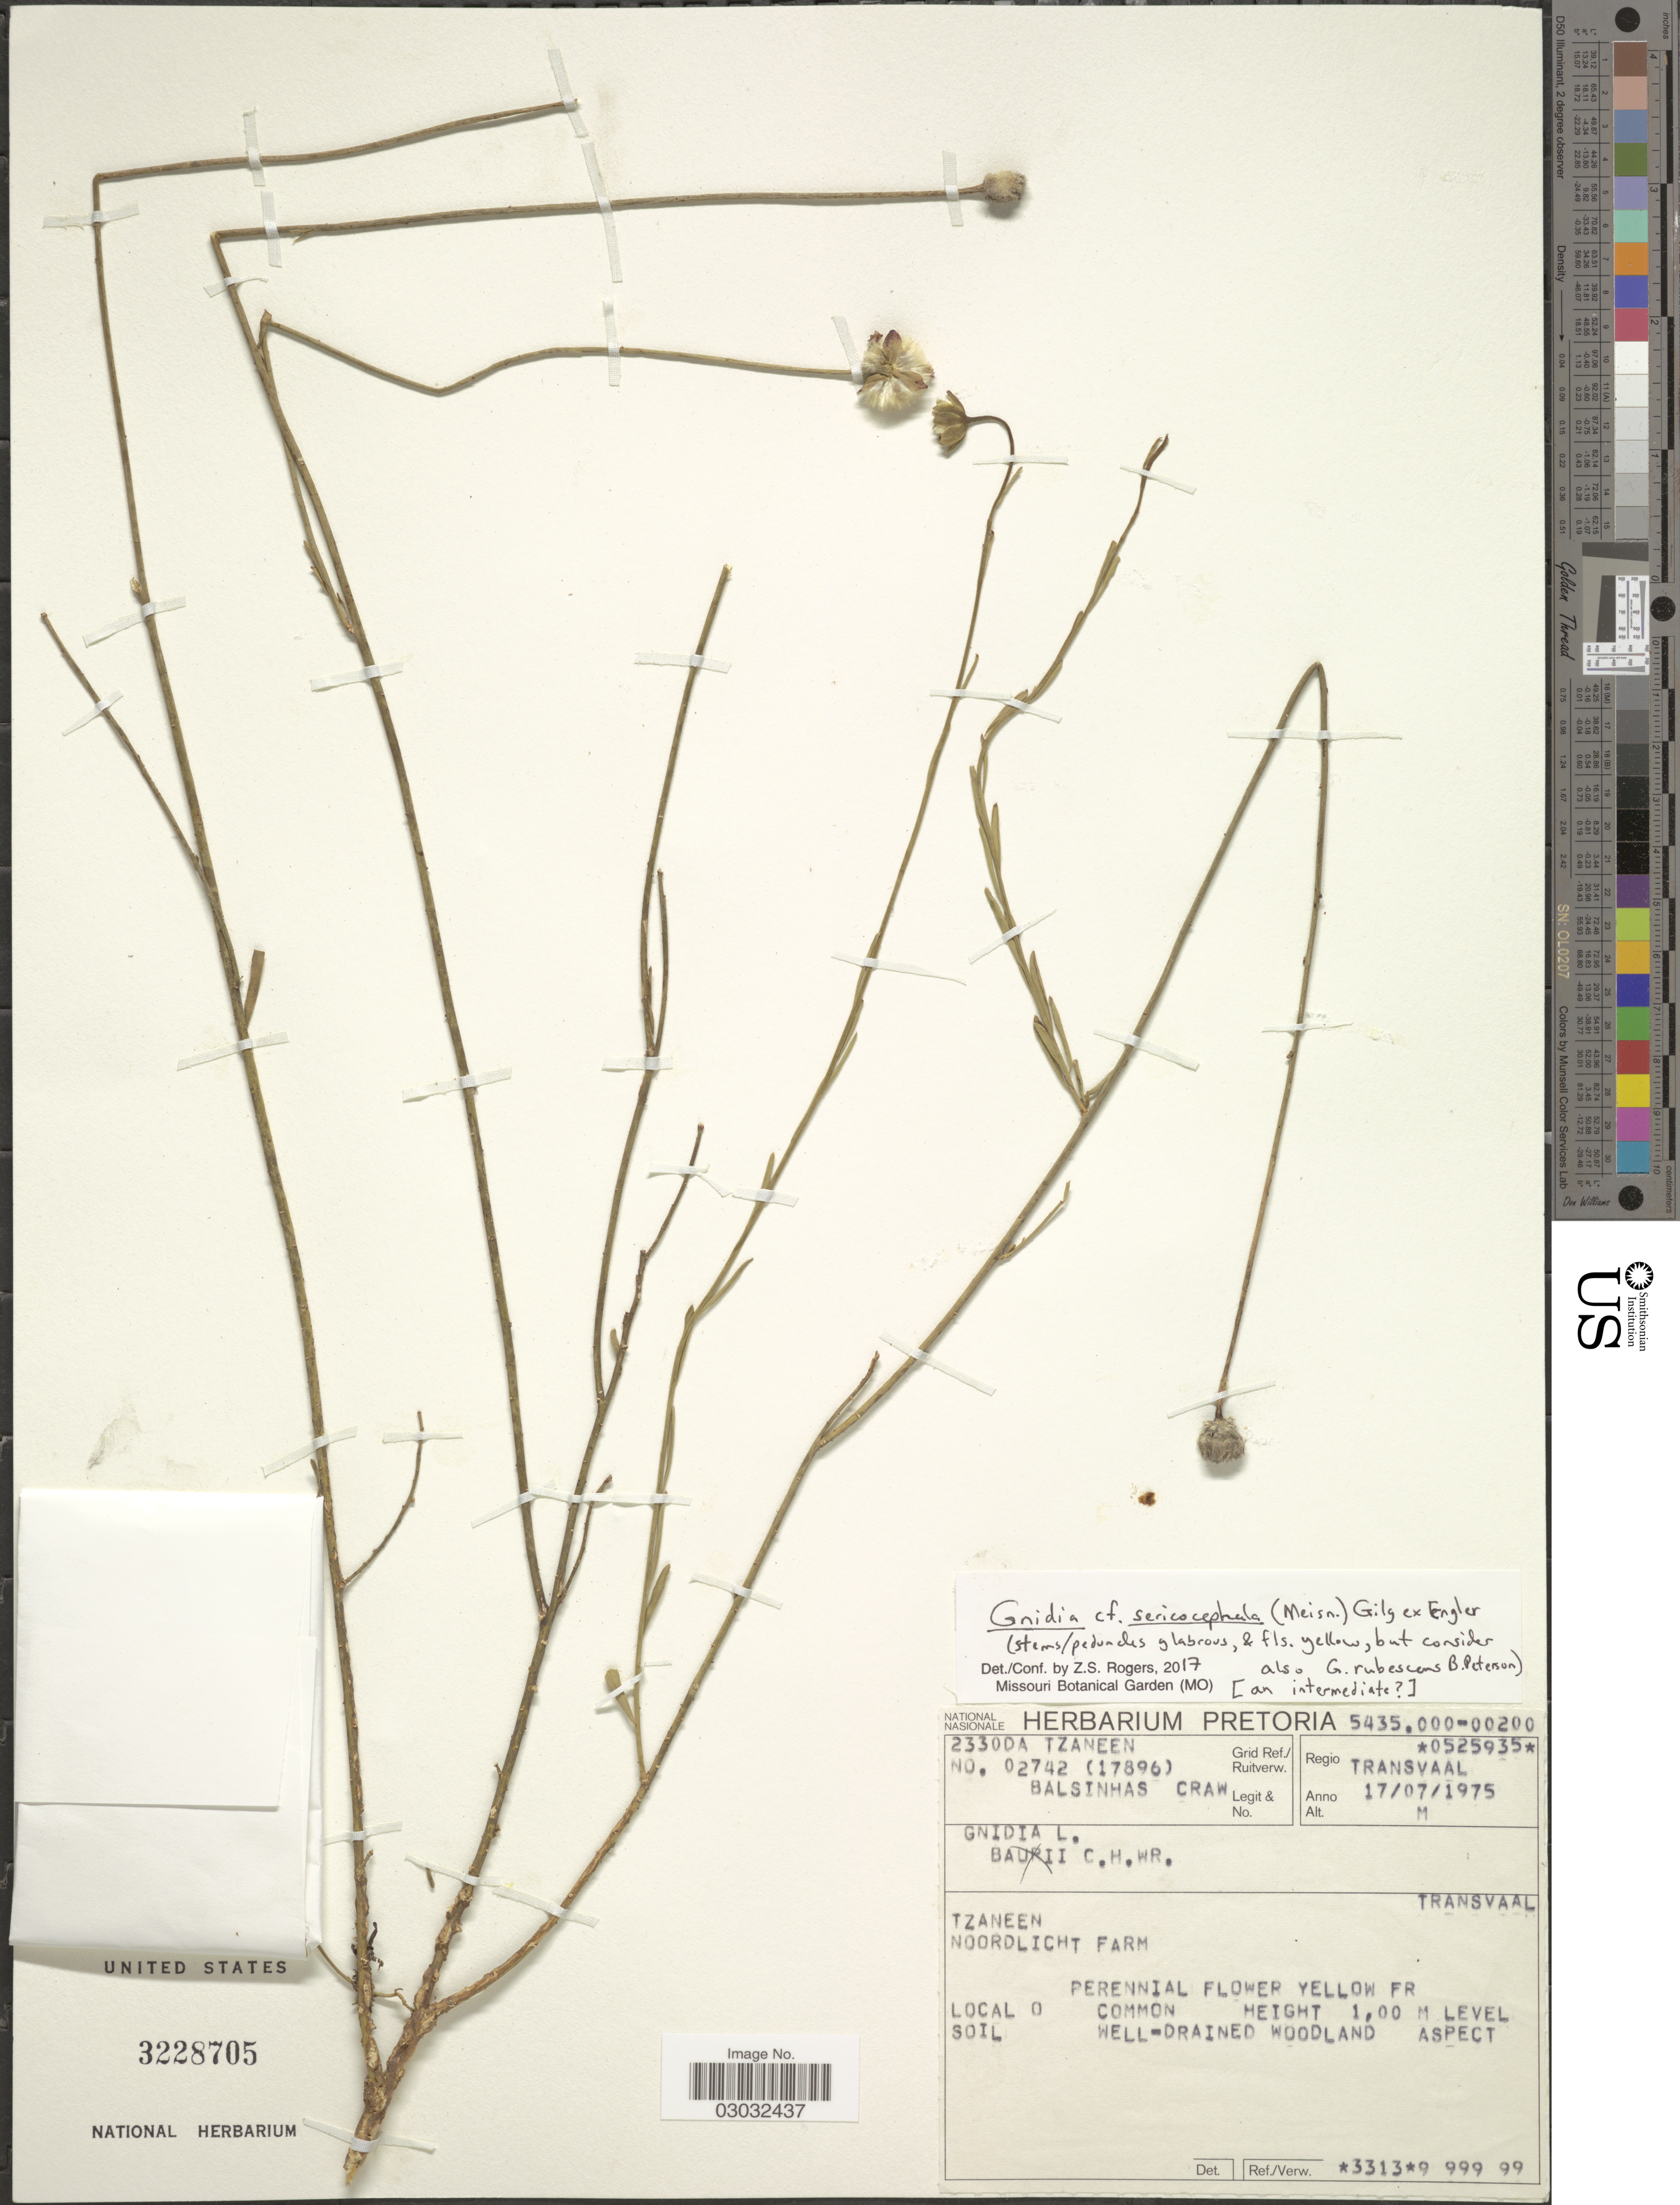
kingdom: Plantae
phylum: Tracheophyta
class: Magnoliopsida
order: Malvales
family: Thymelaeaceae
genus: Lasiosiphon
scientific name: Lasiosiphon sericocephalus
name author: (Meisn.) J.C. Manning & Boatwr.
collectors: B. Craw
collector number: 02742/17896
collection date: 1975-07-17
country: South Africa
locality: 2330DA Tzaneen Grid Ref./ Ruitverw. Regio Transvaal. Tzaneen. Noordlicht Farm. Transvaal.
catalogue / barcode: US 3228705